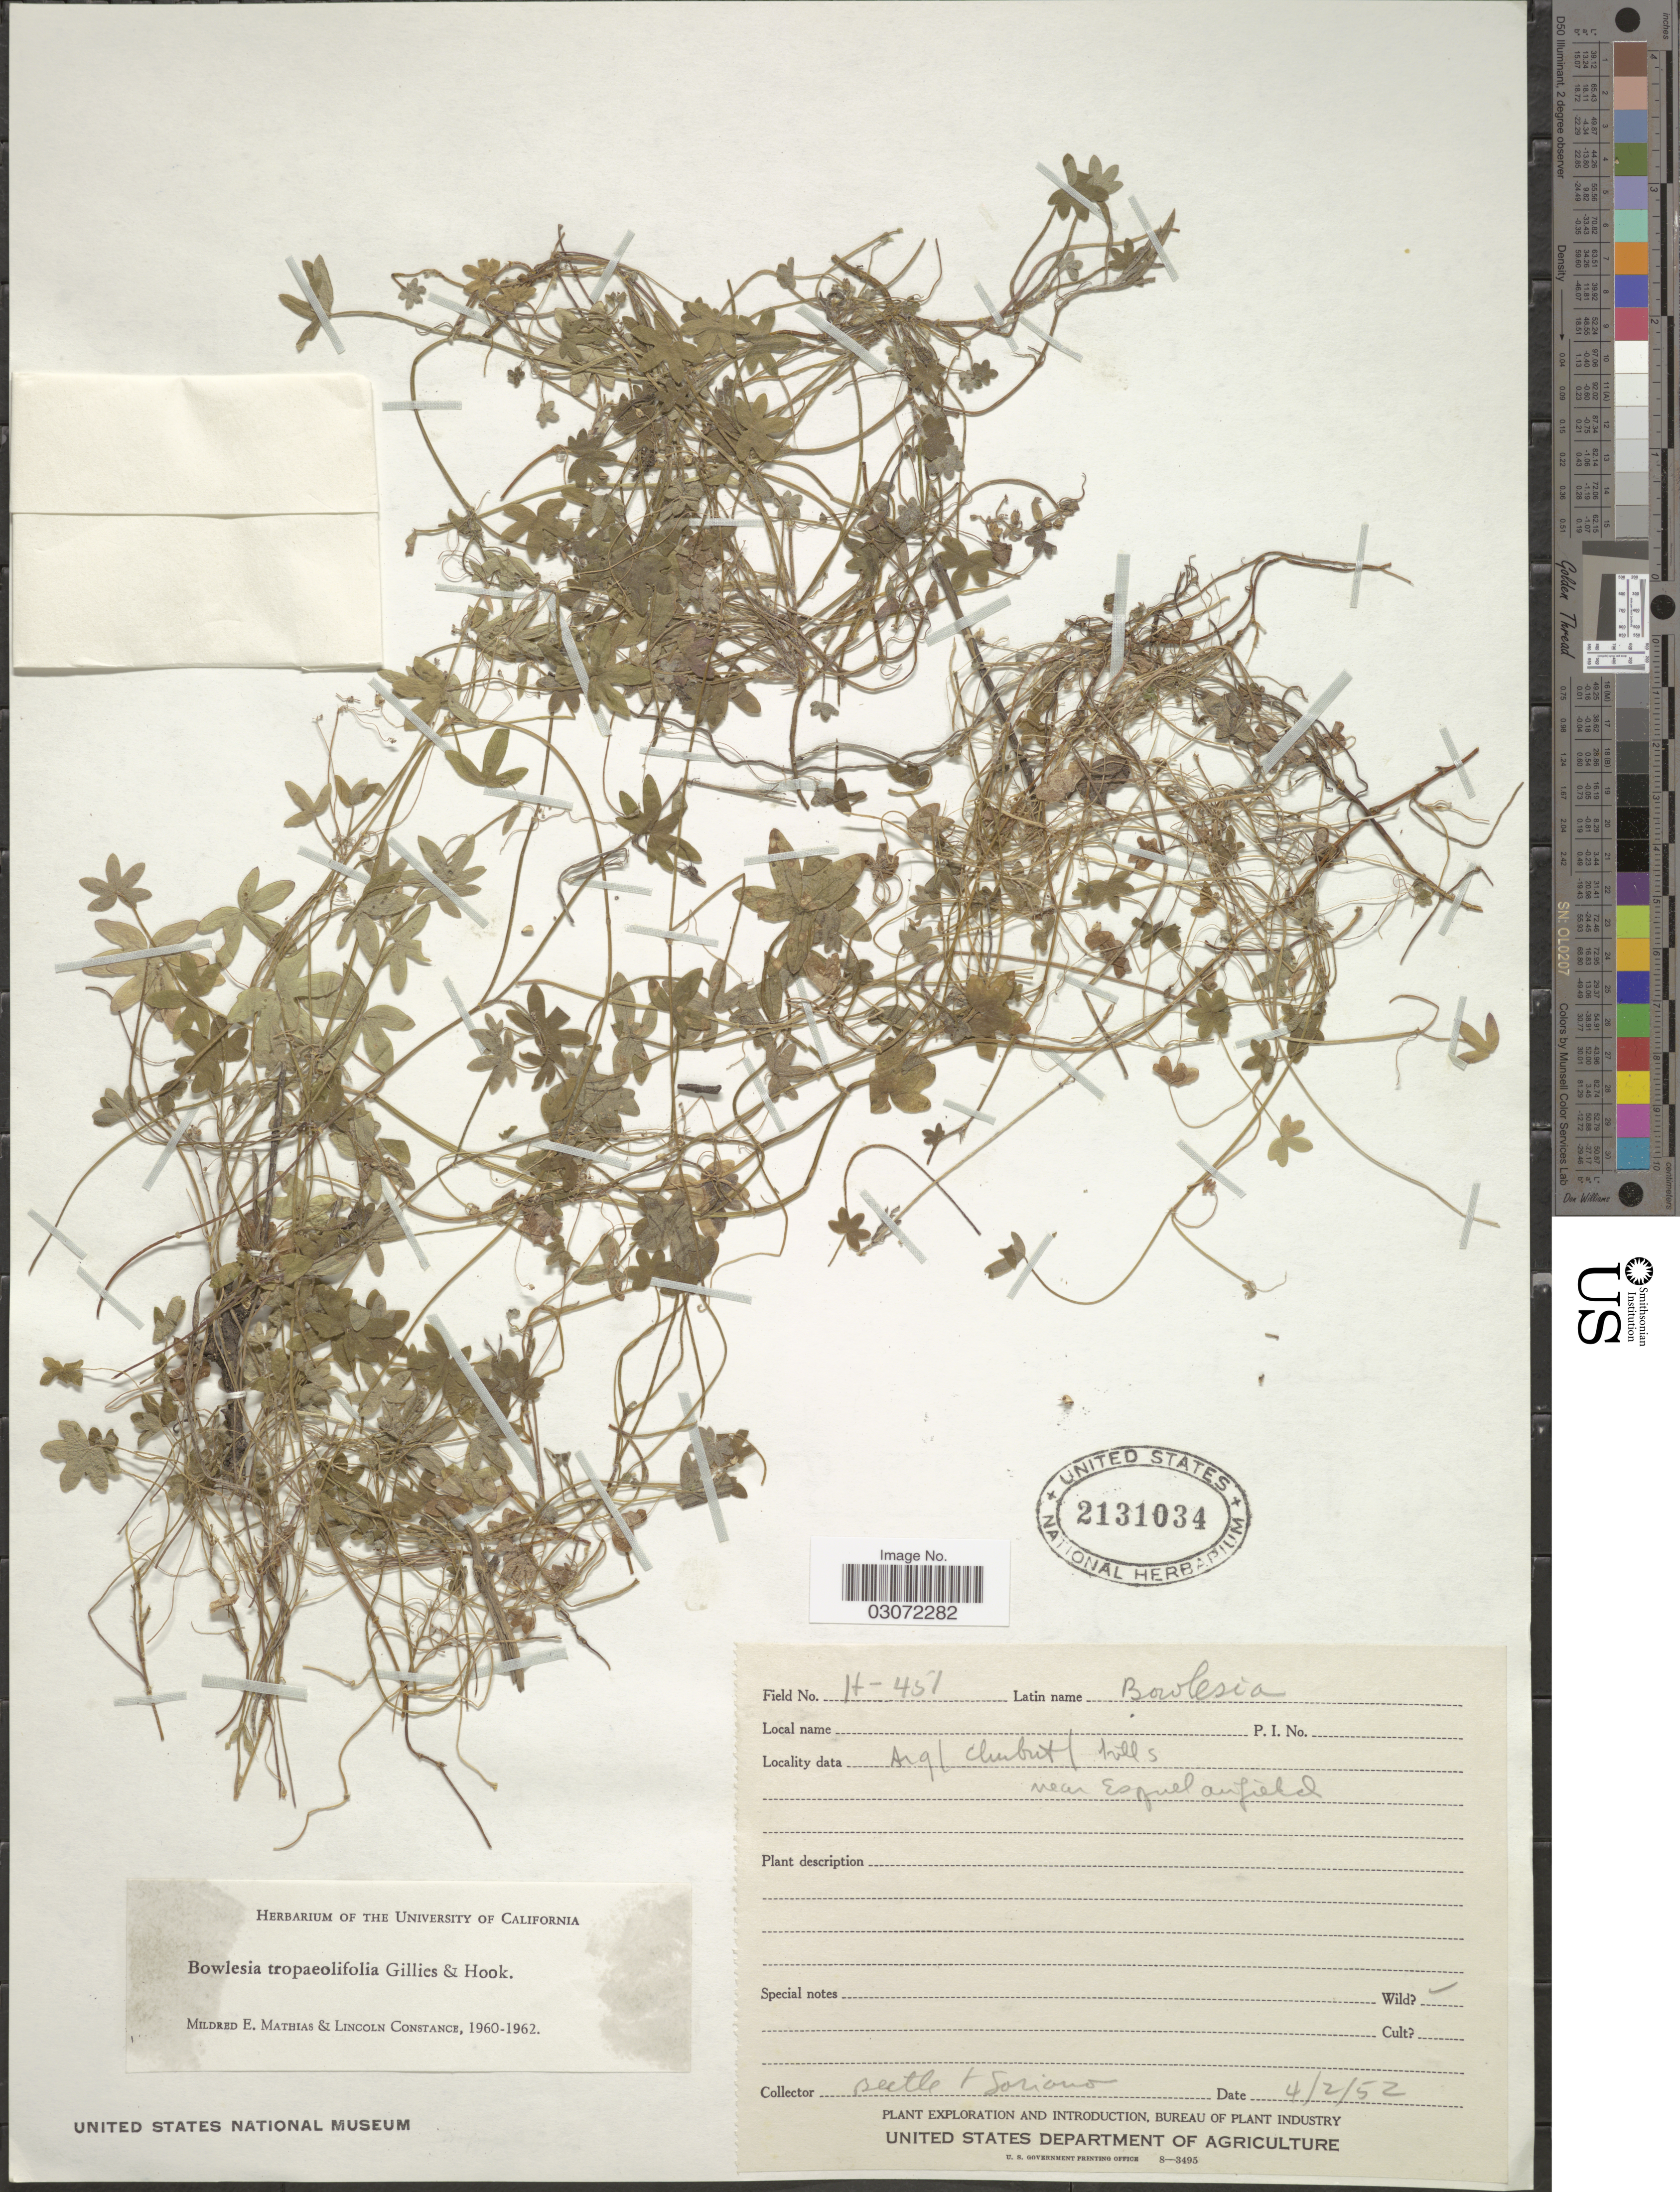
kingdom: Plantae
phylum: Tracheophyta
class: Magnoliopsida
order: Apiales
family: Apiaceae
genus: Bowlesia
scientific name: Bowlesia tropaeolifolia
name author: J.M. Gillet & Hook.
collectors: Beetle & -. Soriano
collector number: H-451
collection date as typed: Transcribed d/m/y: 4/2/52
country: Argentina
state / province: Chubut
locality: Arg/Chubut/hill s near Esquel an field.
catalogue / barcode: US 2131034